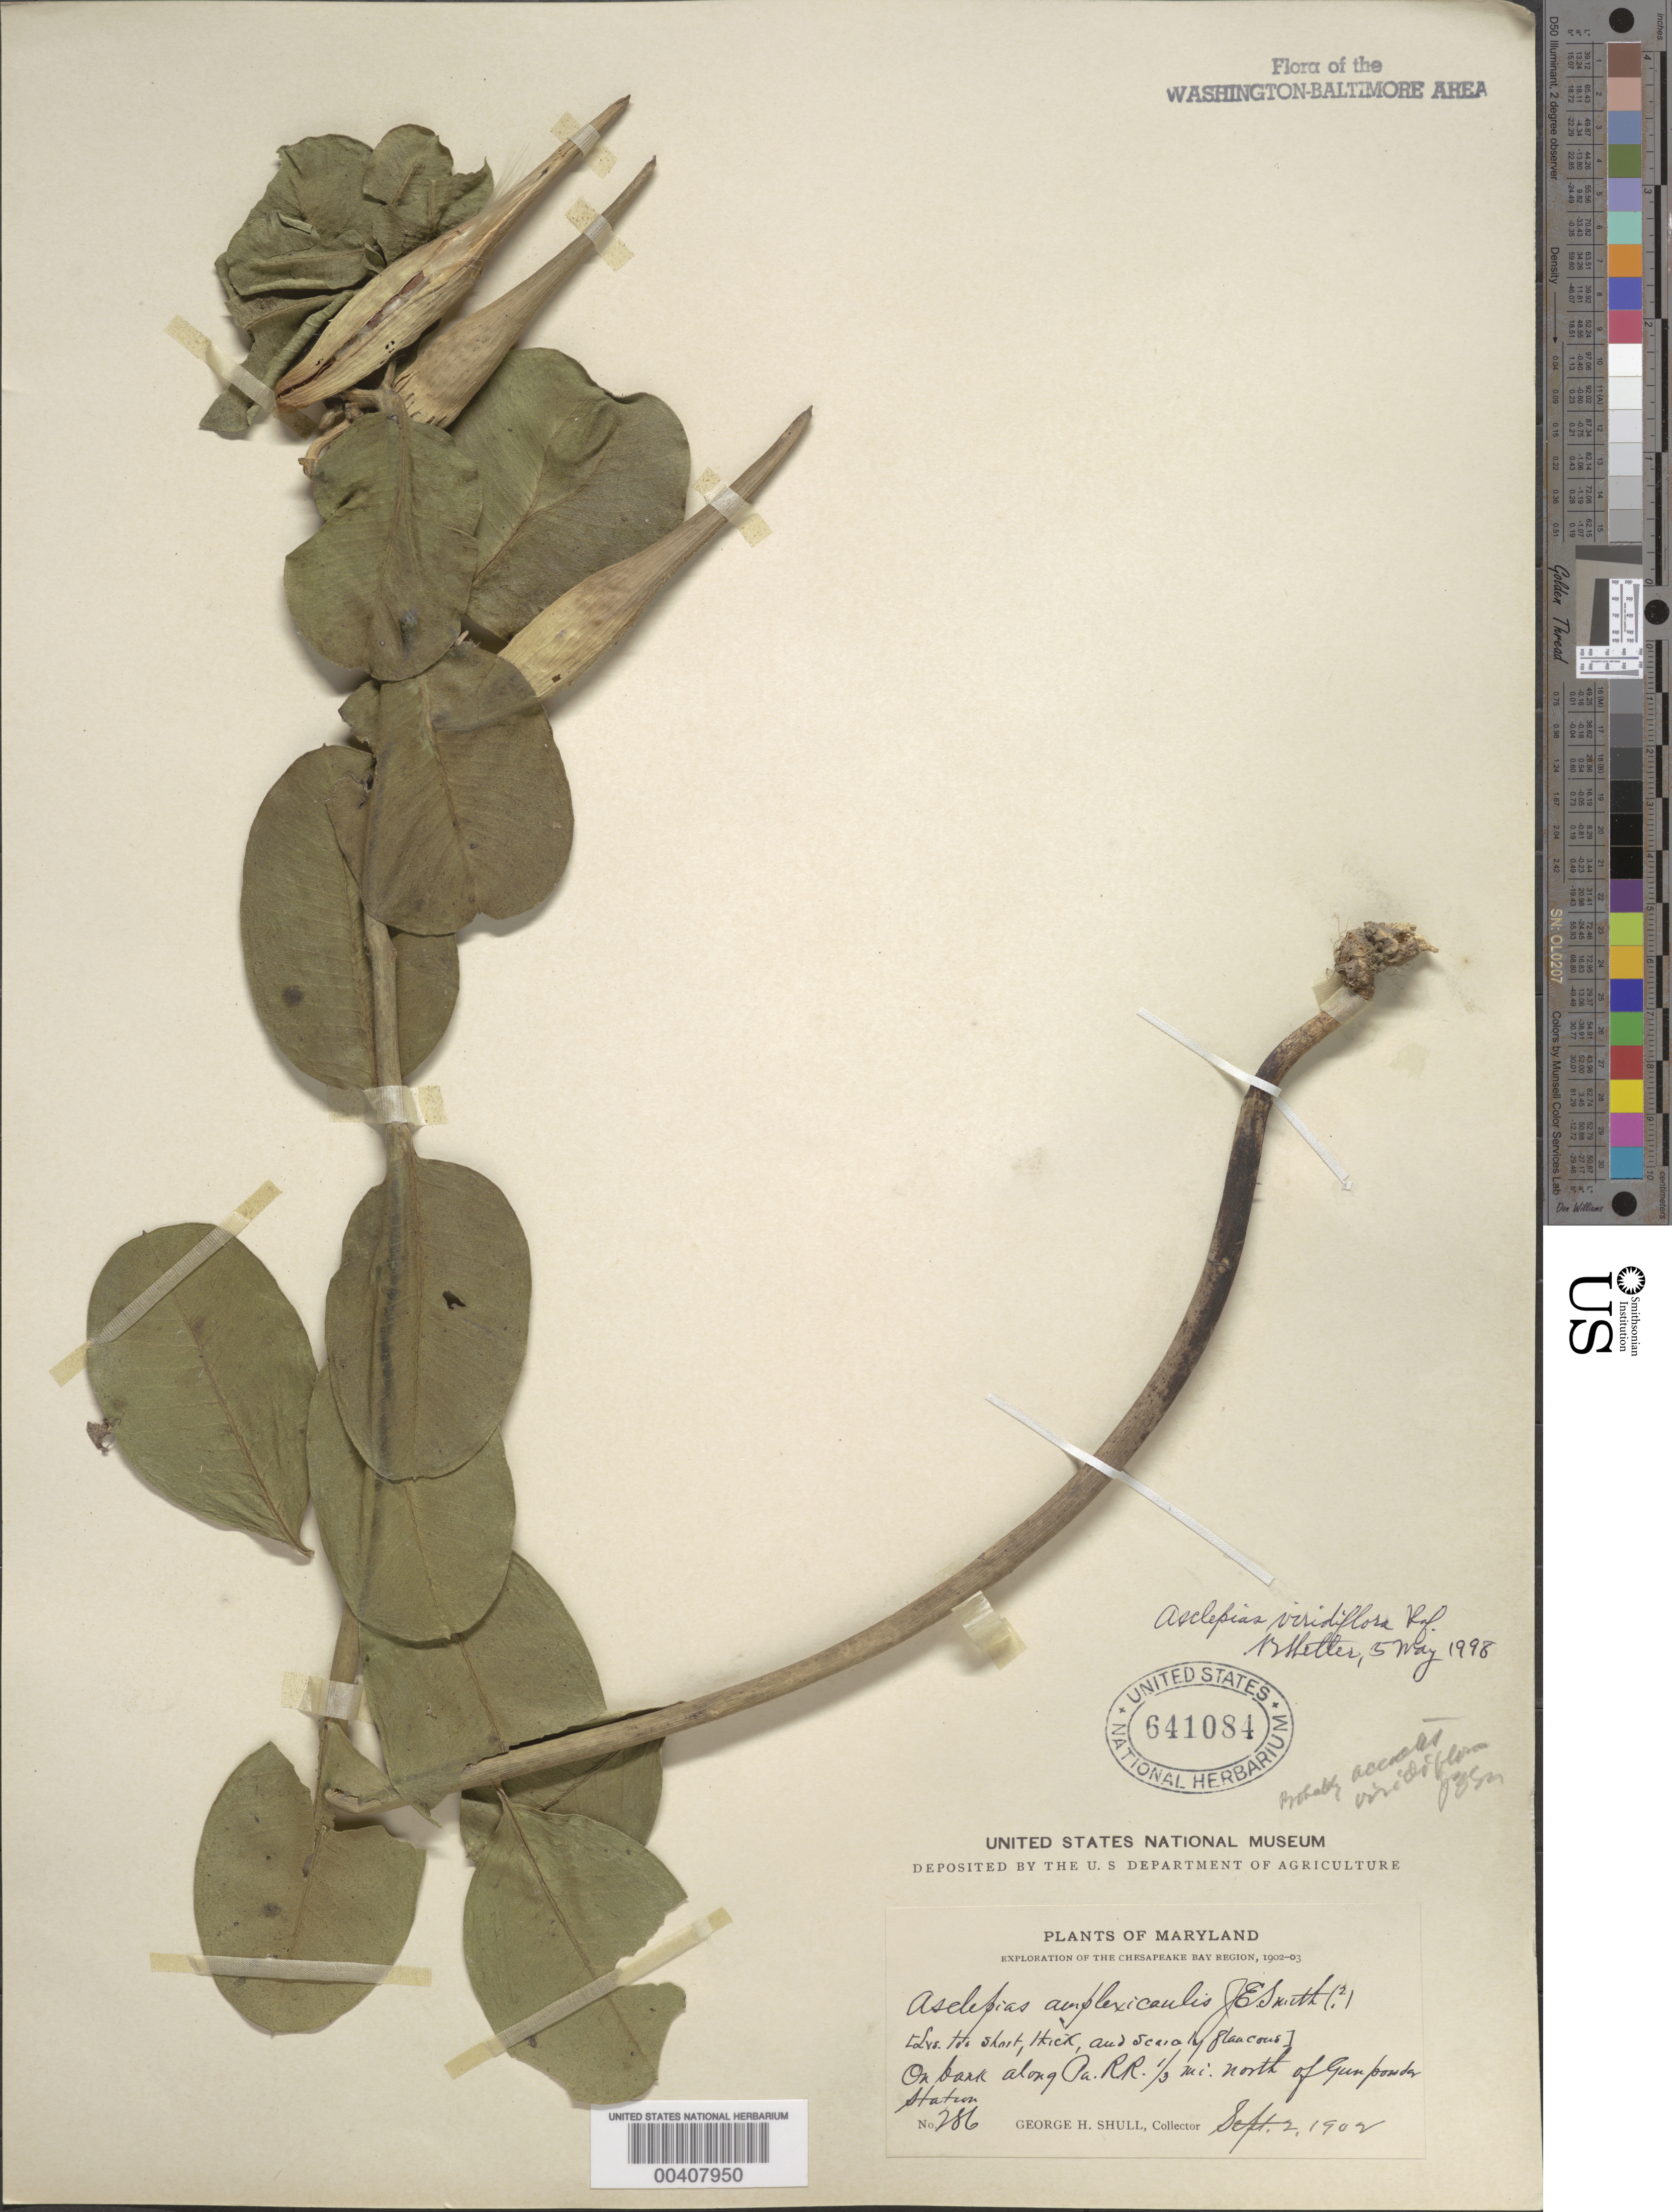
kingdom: Plantae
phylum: Tracheophyta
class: Magnoliopsida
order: Gentianales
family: Apocynaceae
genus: Asclepias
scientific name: Asclepias viridiflora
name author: Raf.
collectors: G. H. Shull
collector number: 286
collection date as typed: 02 Sep 1902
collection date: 1902-09-02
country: United States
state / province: Maryland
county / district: Harford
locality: Pa. Railroad north of Gunpowder Station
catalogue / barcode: US 641084